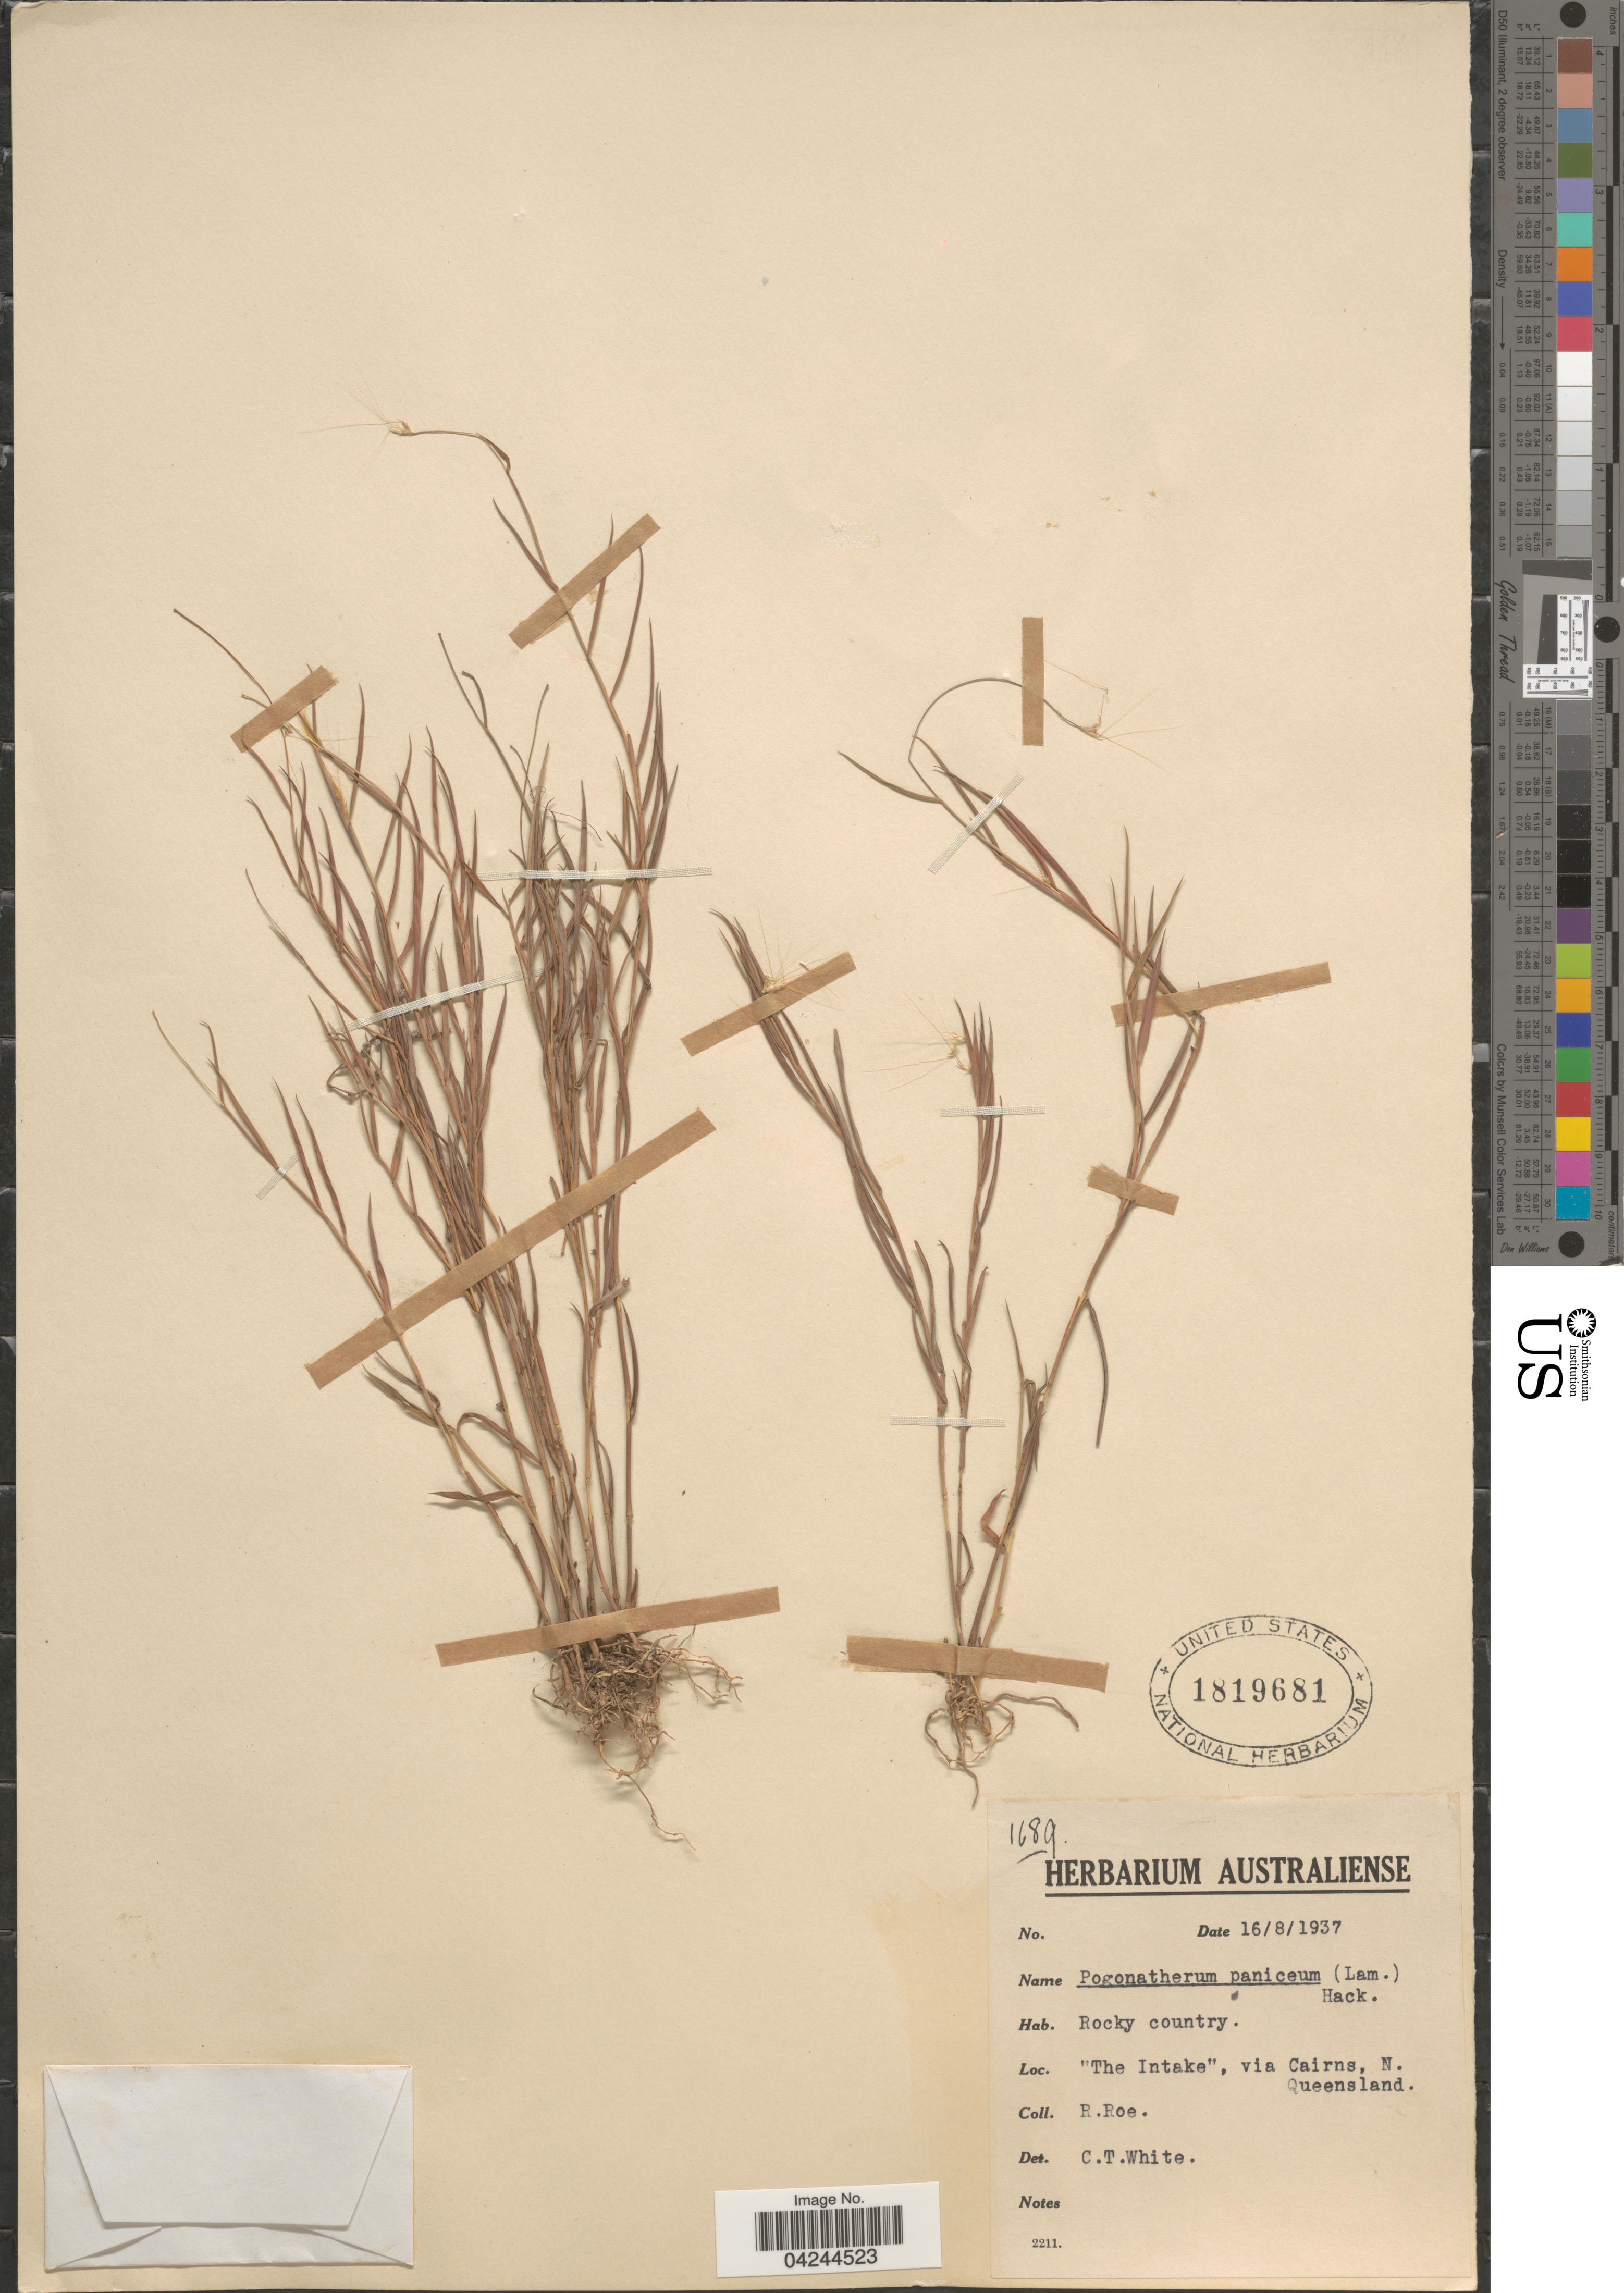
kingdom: Plantae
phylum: Tracheophyta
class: Liliopsida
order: Poales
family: Poaceae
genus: Pogonatherum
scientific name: Pogonatherum crinitum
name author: (Thunb.) Kunth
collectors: R. Roe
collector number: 1689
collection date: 1937-08-16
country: Australia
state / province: Queensland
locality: Rocky country. "The Intake", via Cairns, N. Queensland.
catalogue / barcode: US 1819681